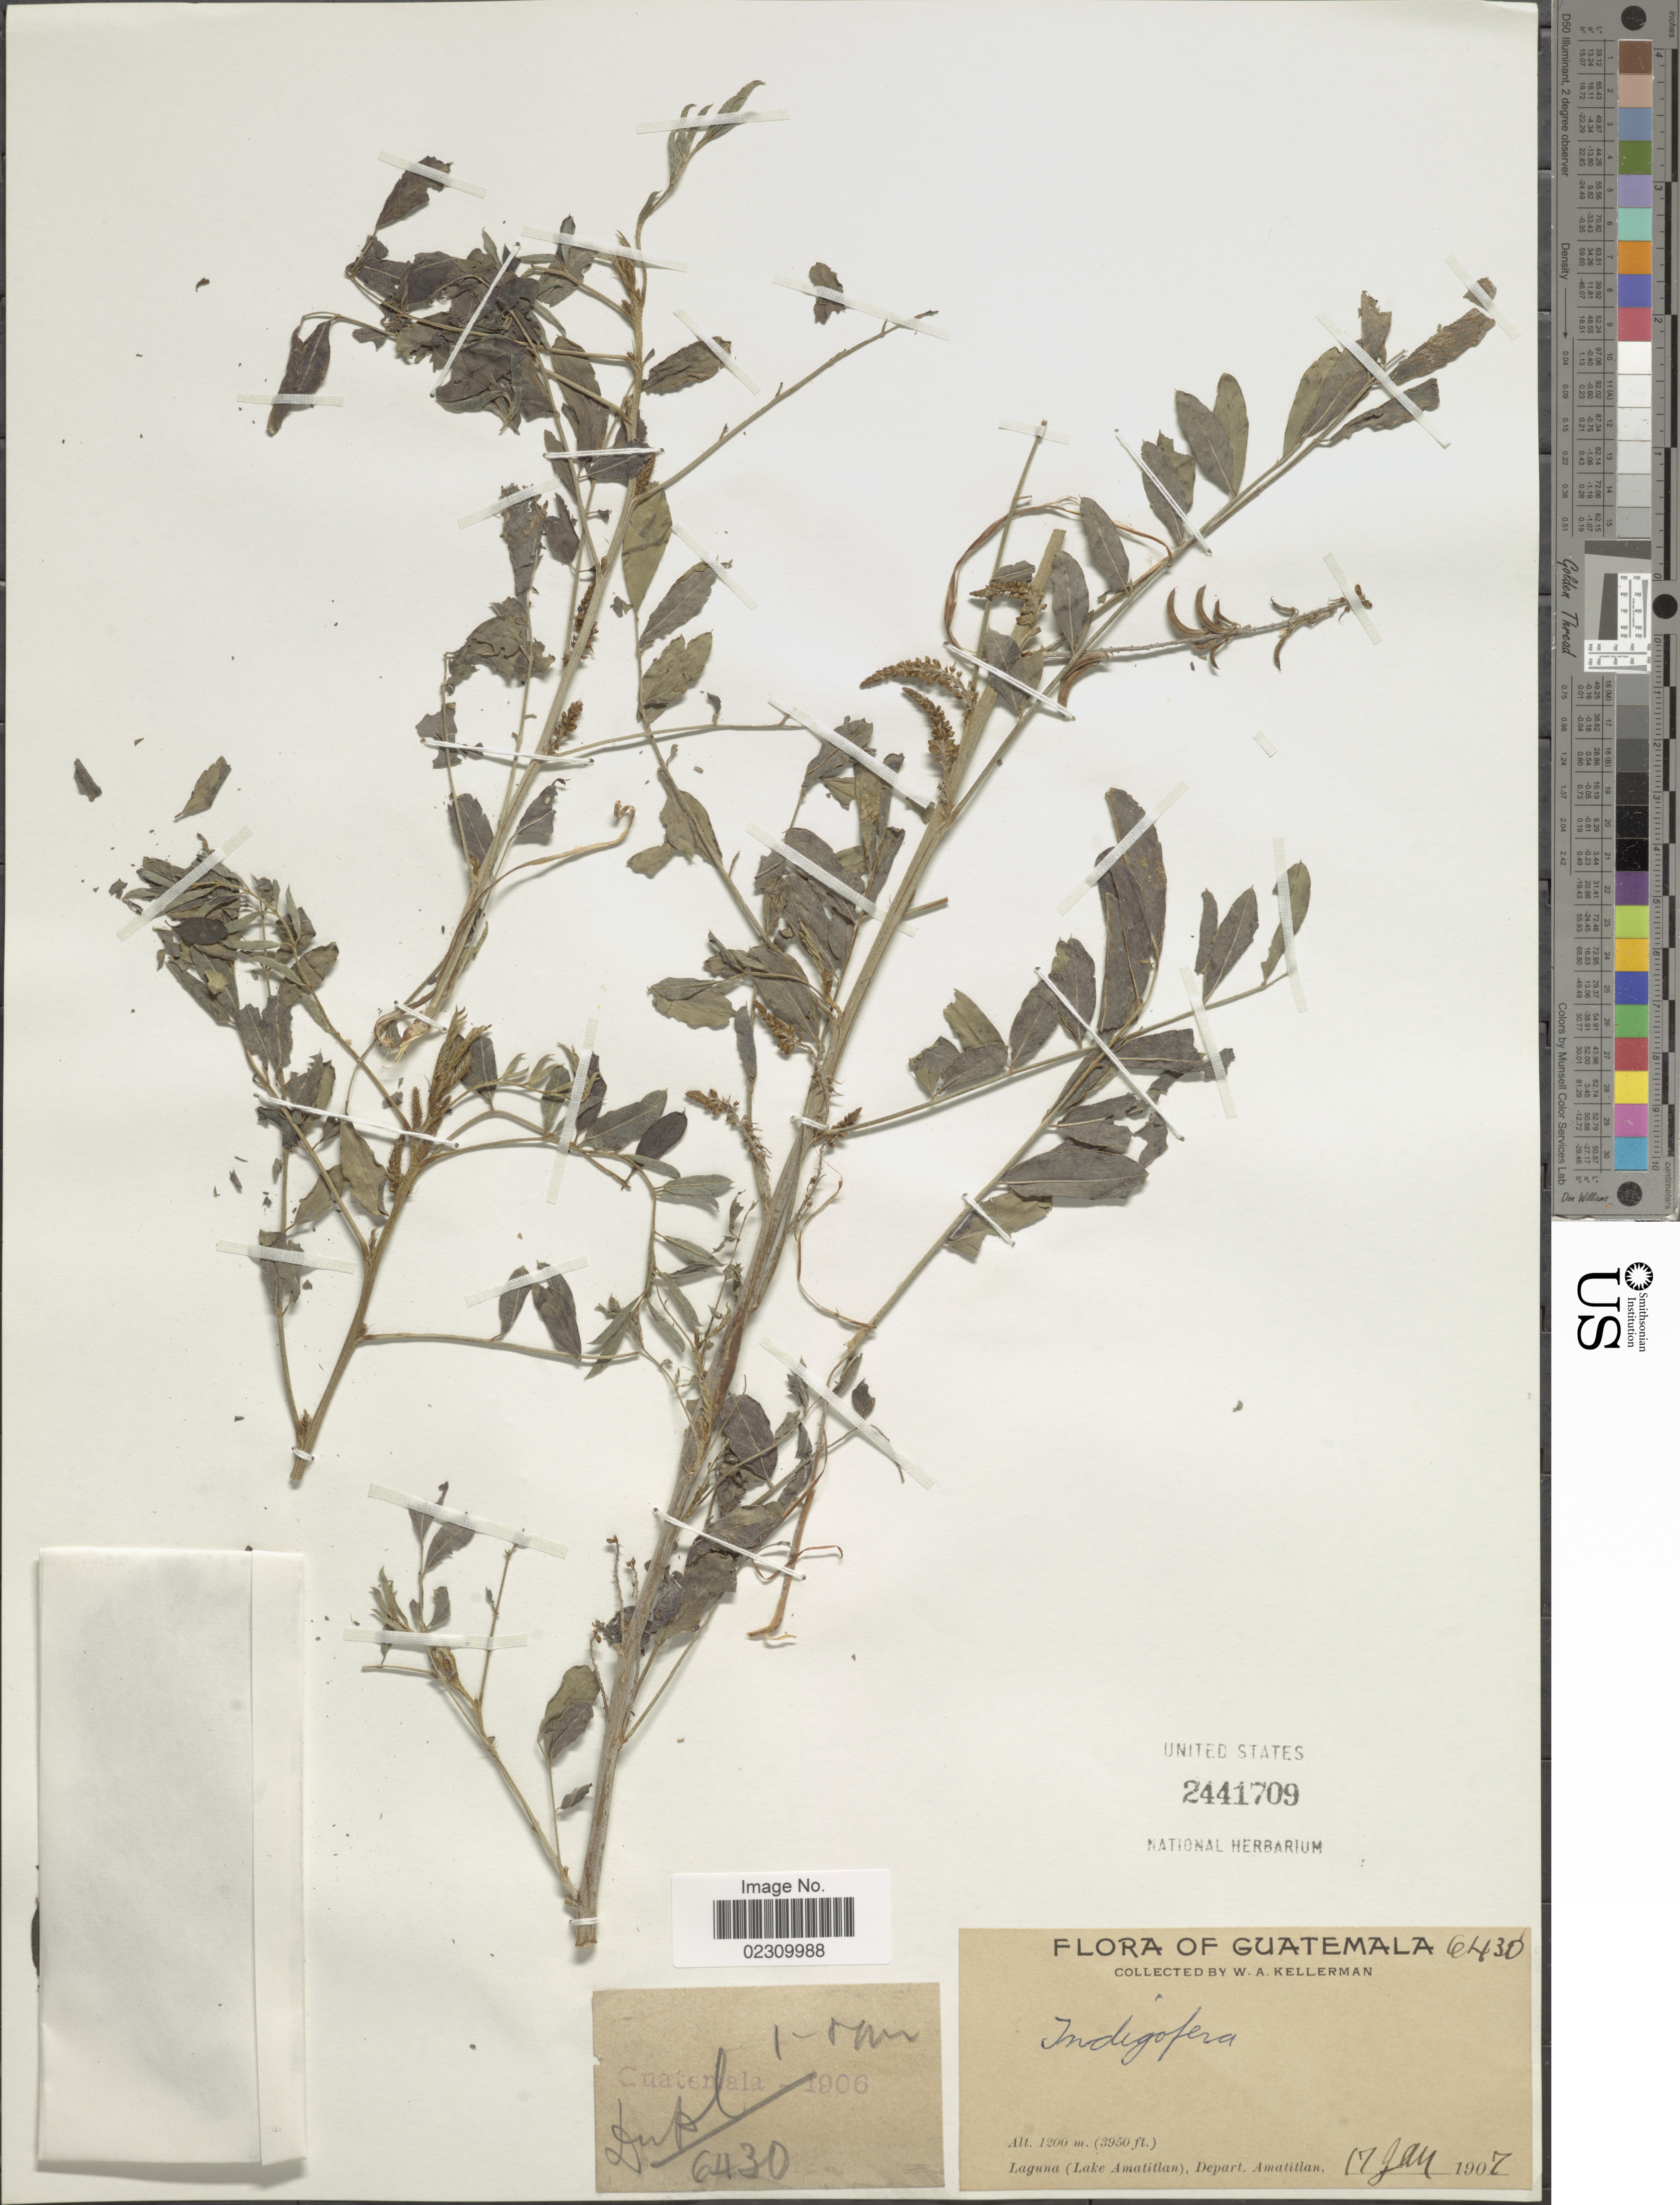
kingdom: Plantae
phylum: Tracheophyta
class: Magnoliopsida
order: Fabales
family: Fabaceae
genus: Indigofera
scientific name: Indigofera suffruticosa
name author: Mill.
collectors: W. Kellerman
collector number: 6430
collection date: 1907-01-17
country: Guatemala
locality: Laguna (Lake Amatitlan), Depart. Amatitlan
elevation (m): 1200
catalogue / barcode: US 2441709